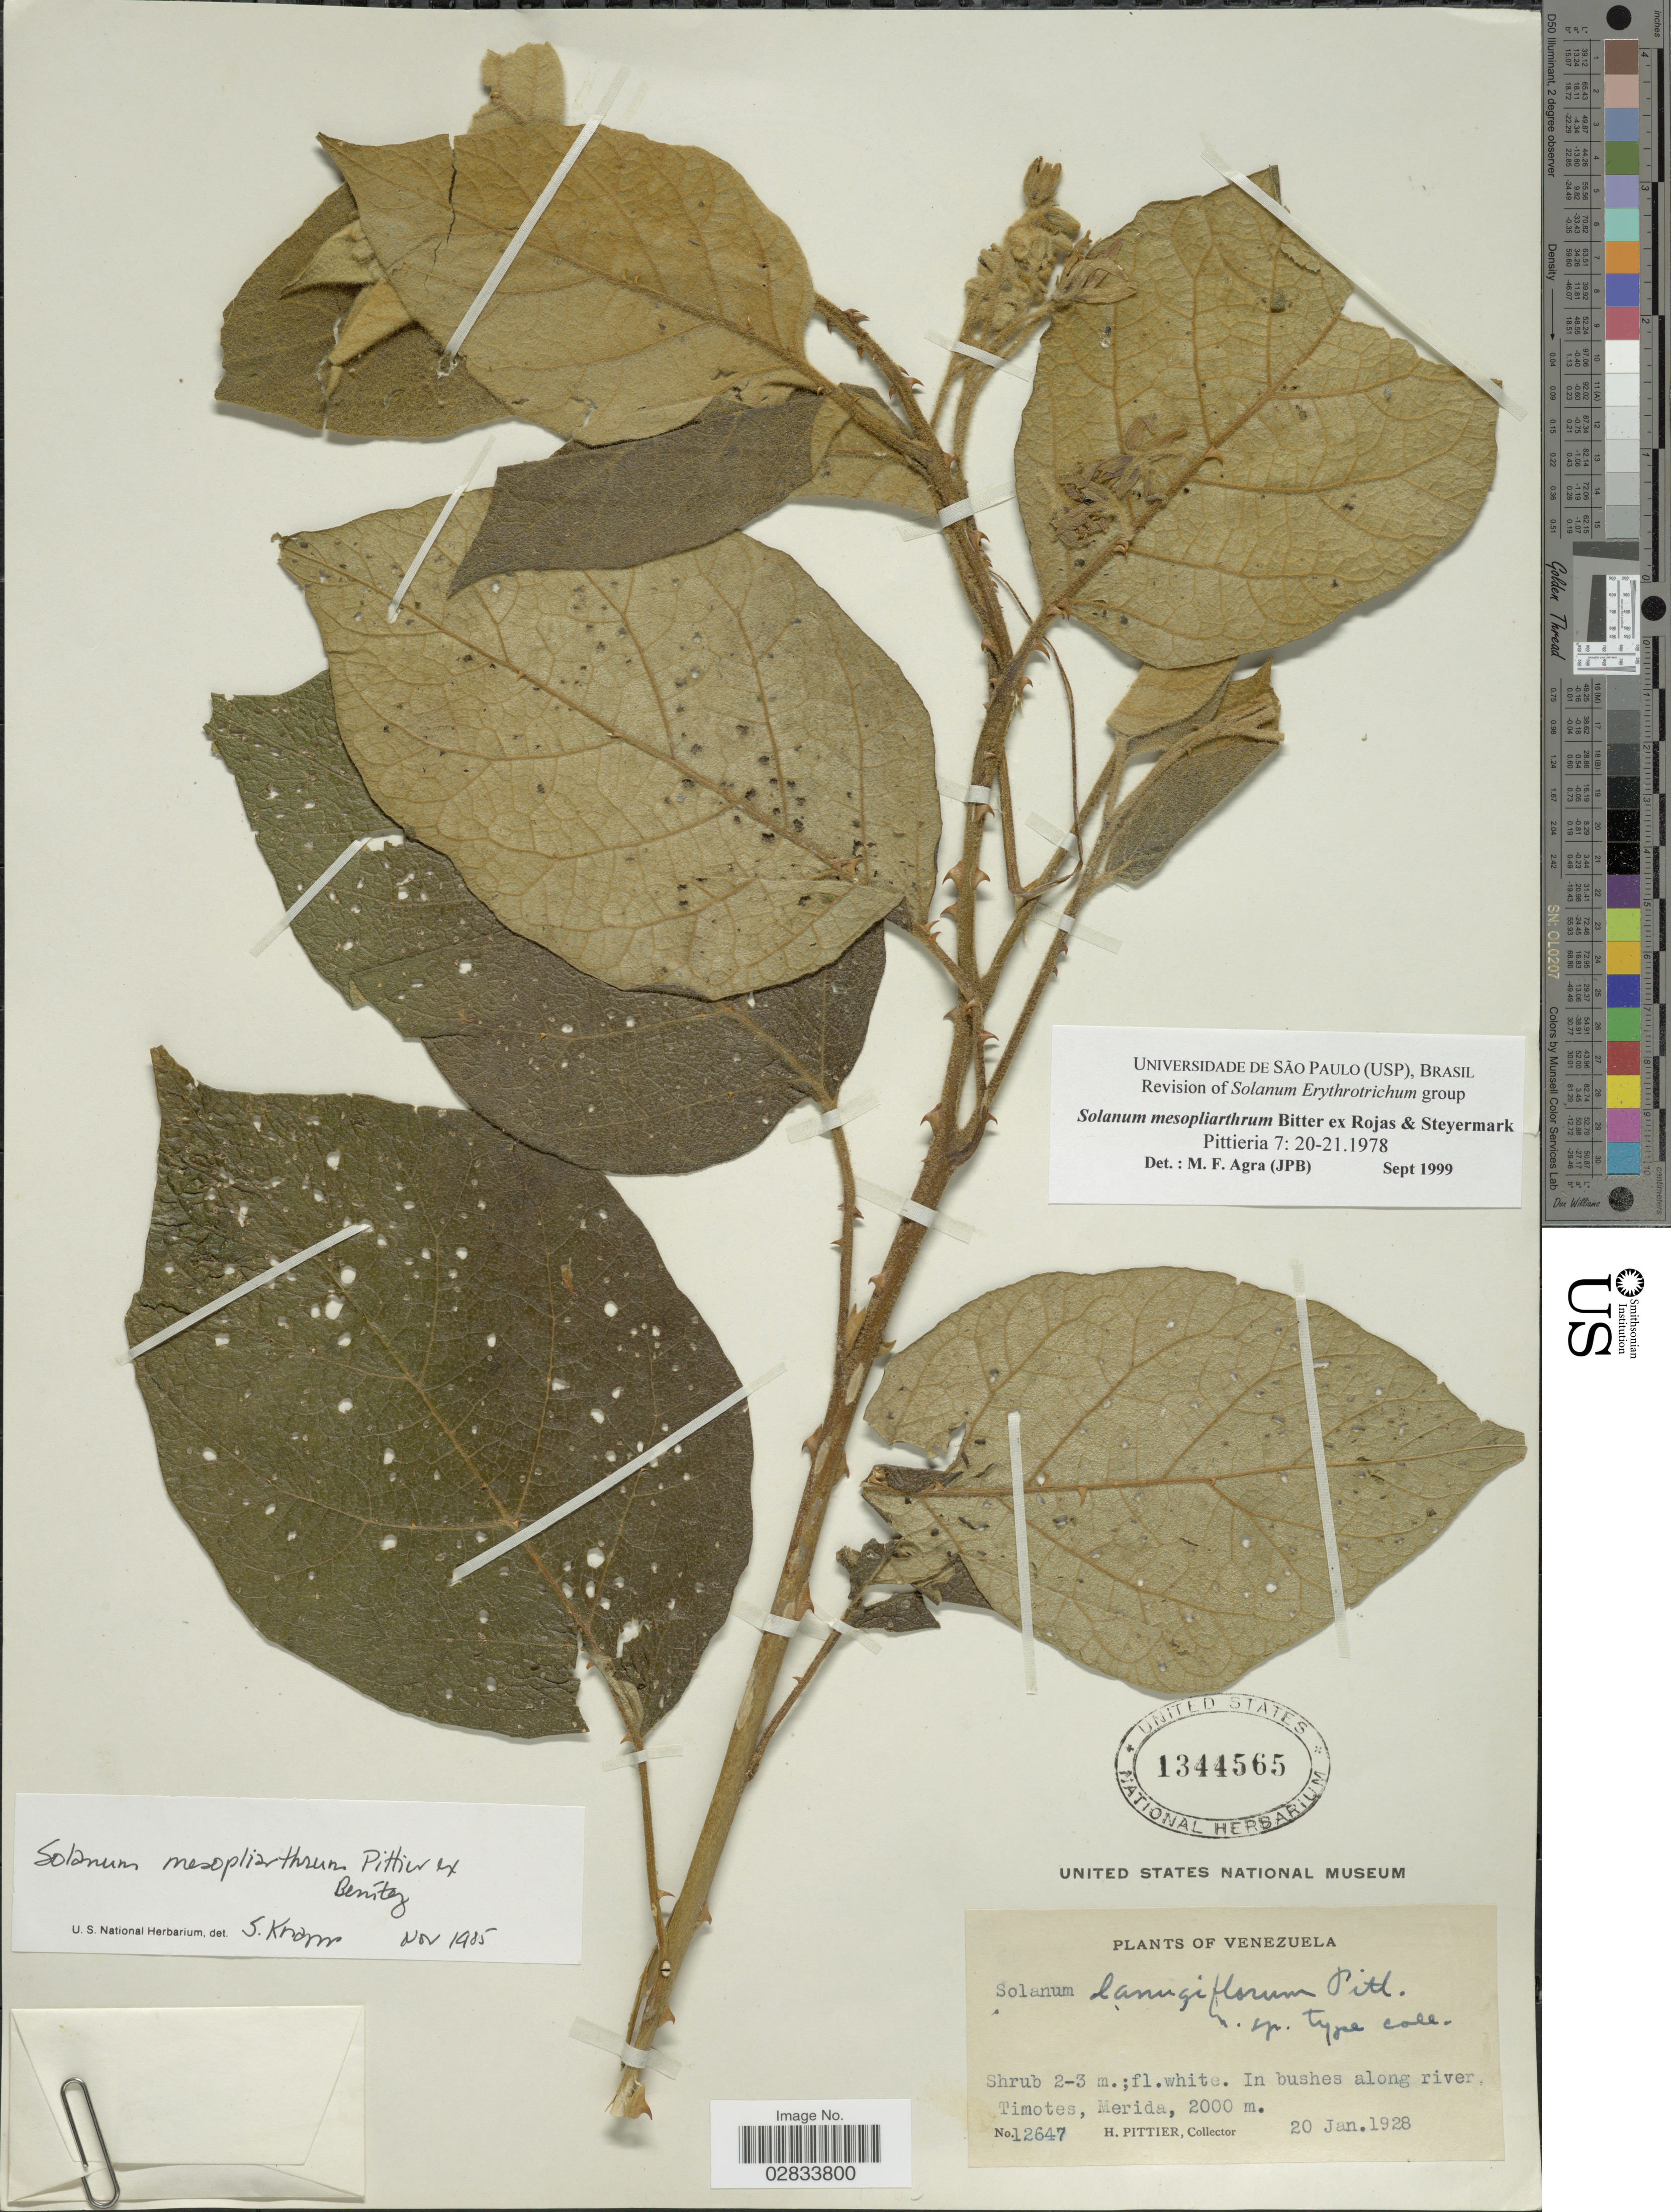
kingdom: Plantae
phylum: Tracheophyta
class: Magnoliopsida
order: Solanales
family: Solanaceae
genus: Solanum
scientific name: Solanum mesopliarthrum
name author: Bitter ex F. Rojas & Steyerm.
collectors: H. F. Pittier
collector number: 12647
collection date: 1928-01-20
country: Venezuela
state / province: Mérida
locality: In bushes along river, Timotes, Merida.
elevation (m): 2000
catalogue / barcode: US 1344565